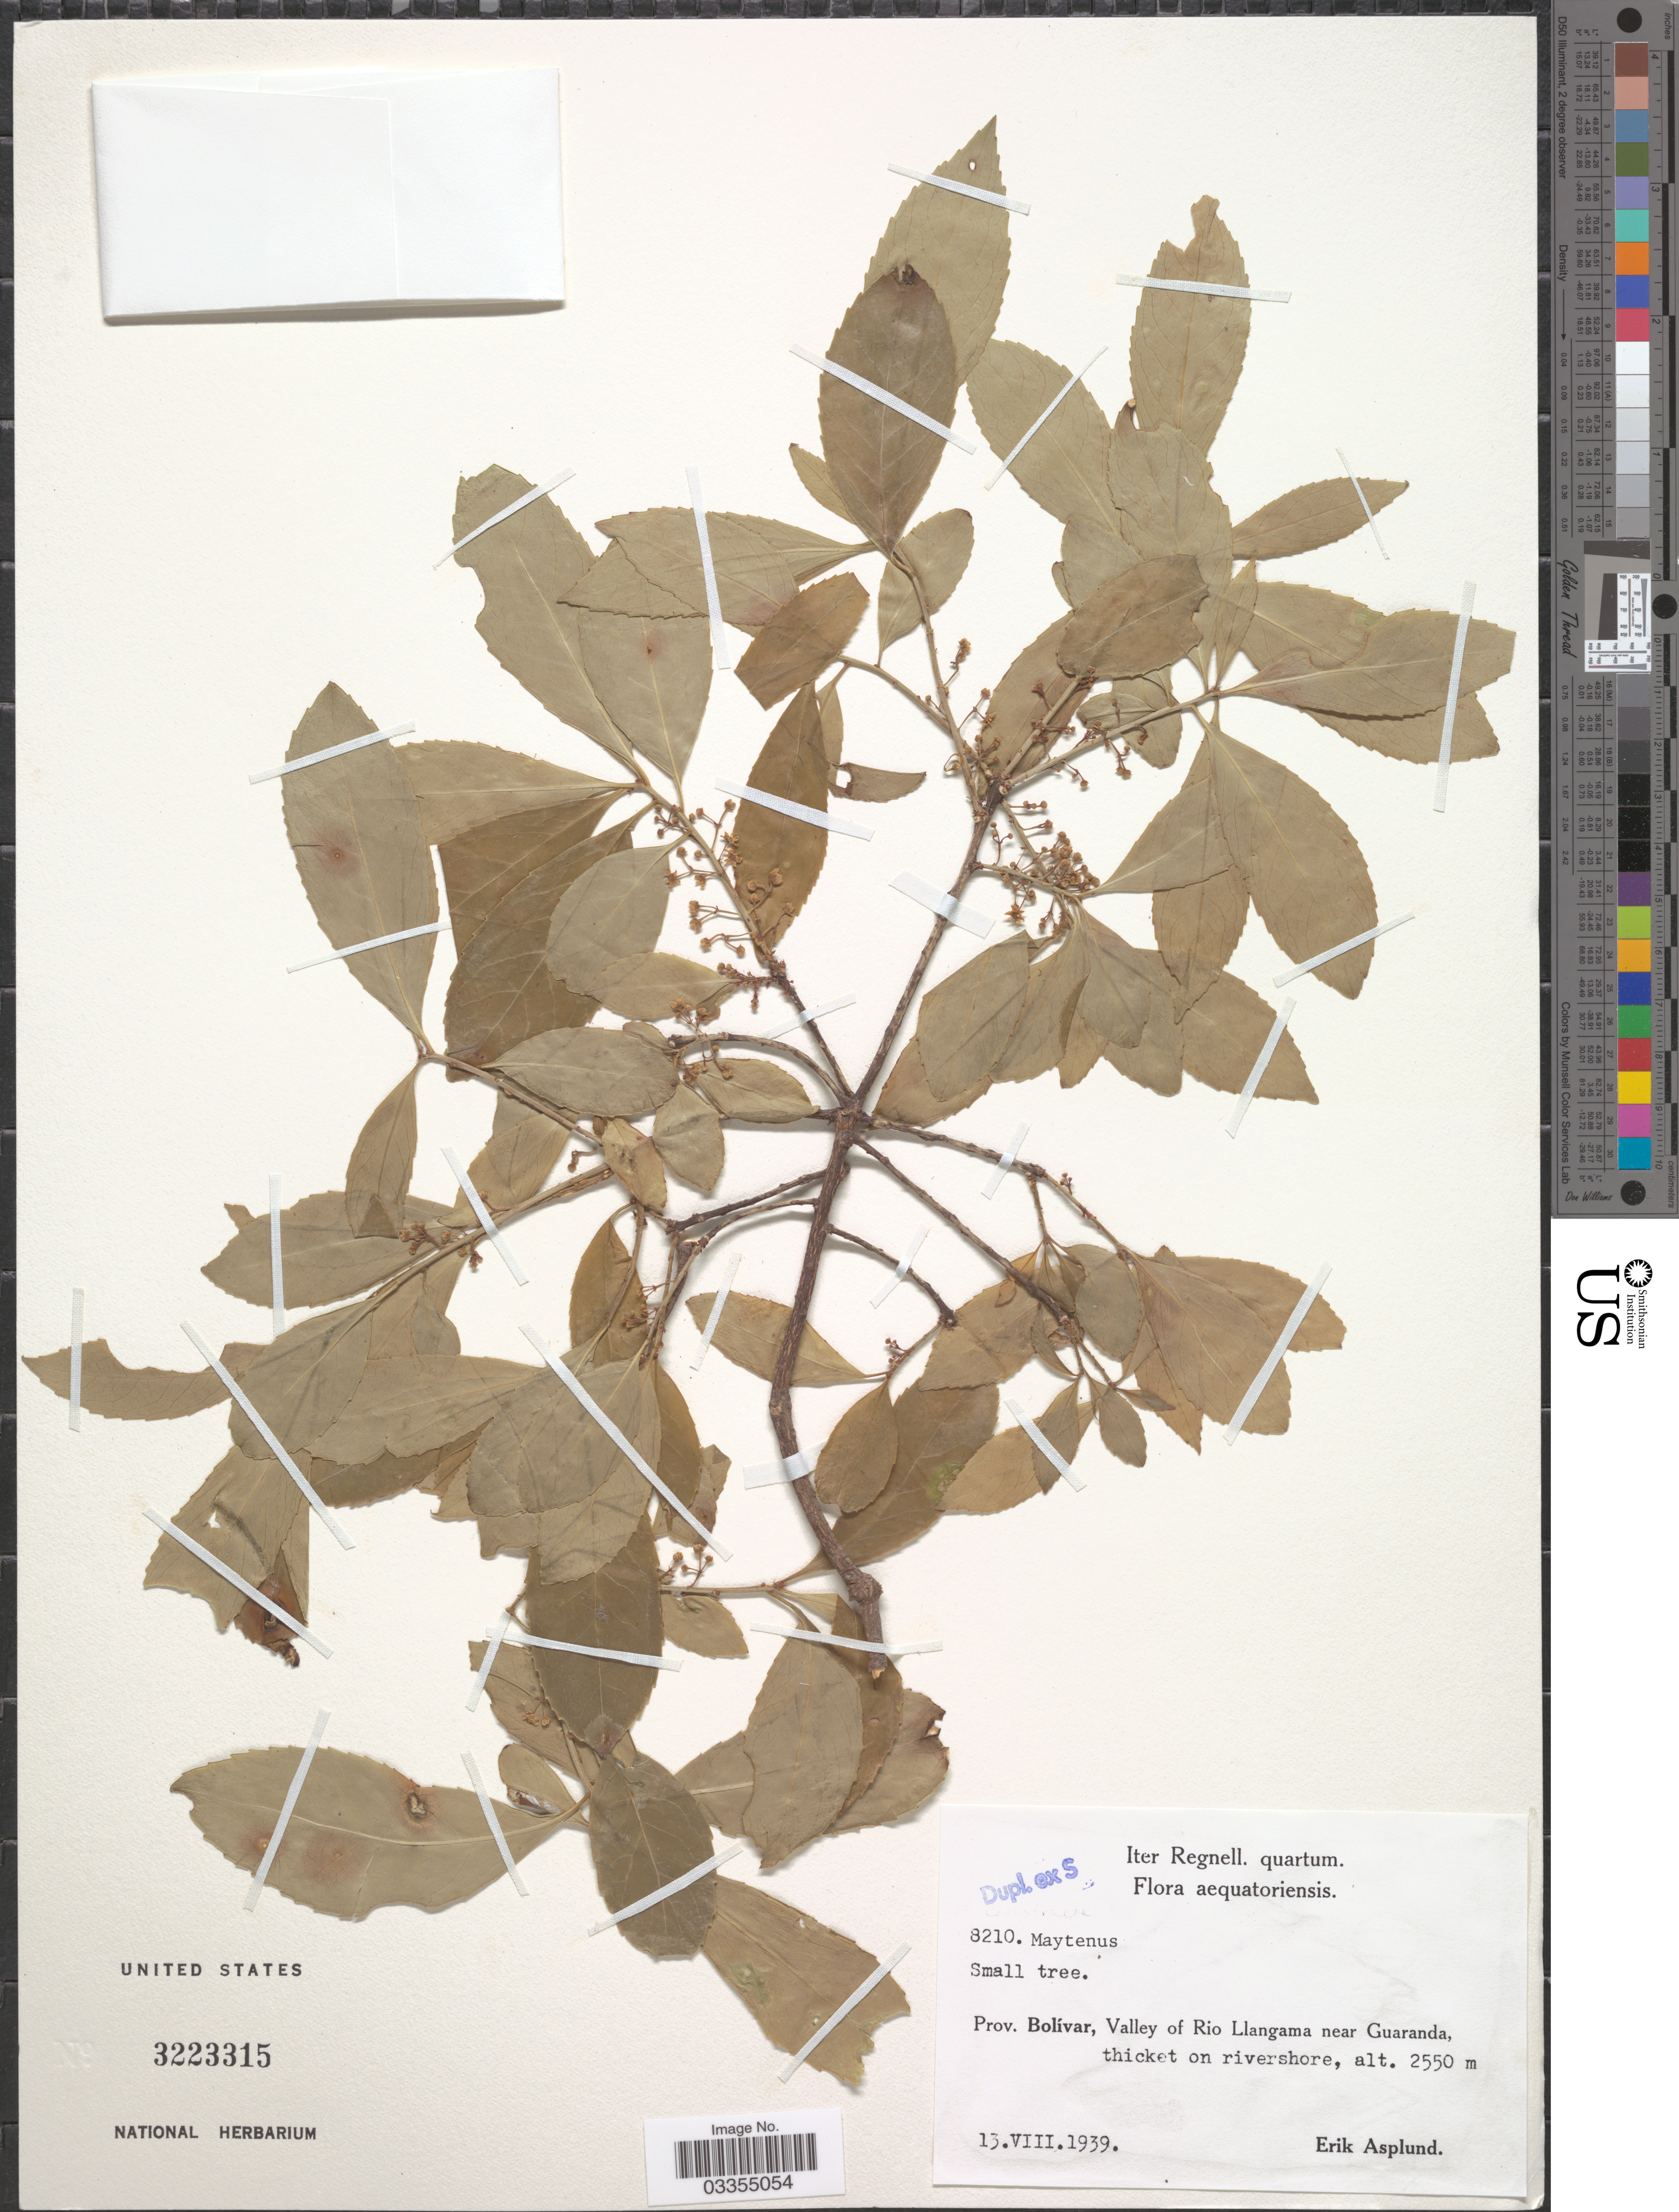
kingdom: Plantae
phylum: Tracheophyta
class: Magnoliopsida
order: Celastrales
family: Celastraceae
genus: Maytenus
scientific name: Maytenus sp.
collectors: E. Asplund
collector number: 8210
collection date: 1939-08-13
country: Ecuador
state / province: Bolívar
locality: Valley of Rio Llangama near Guaranda, thicket on rivershore.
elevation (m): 2550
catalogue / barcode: US 3223315